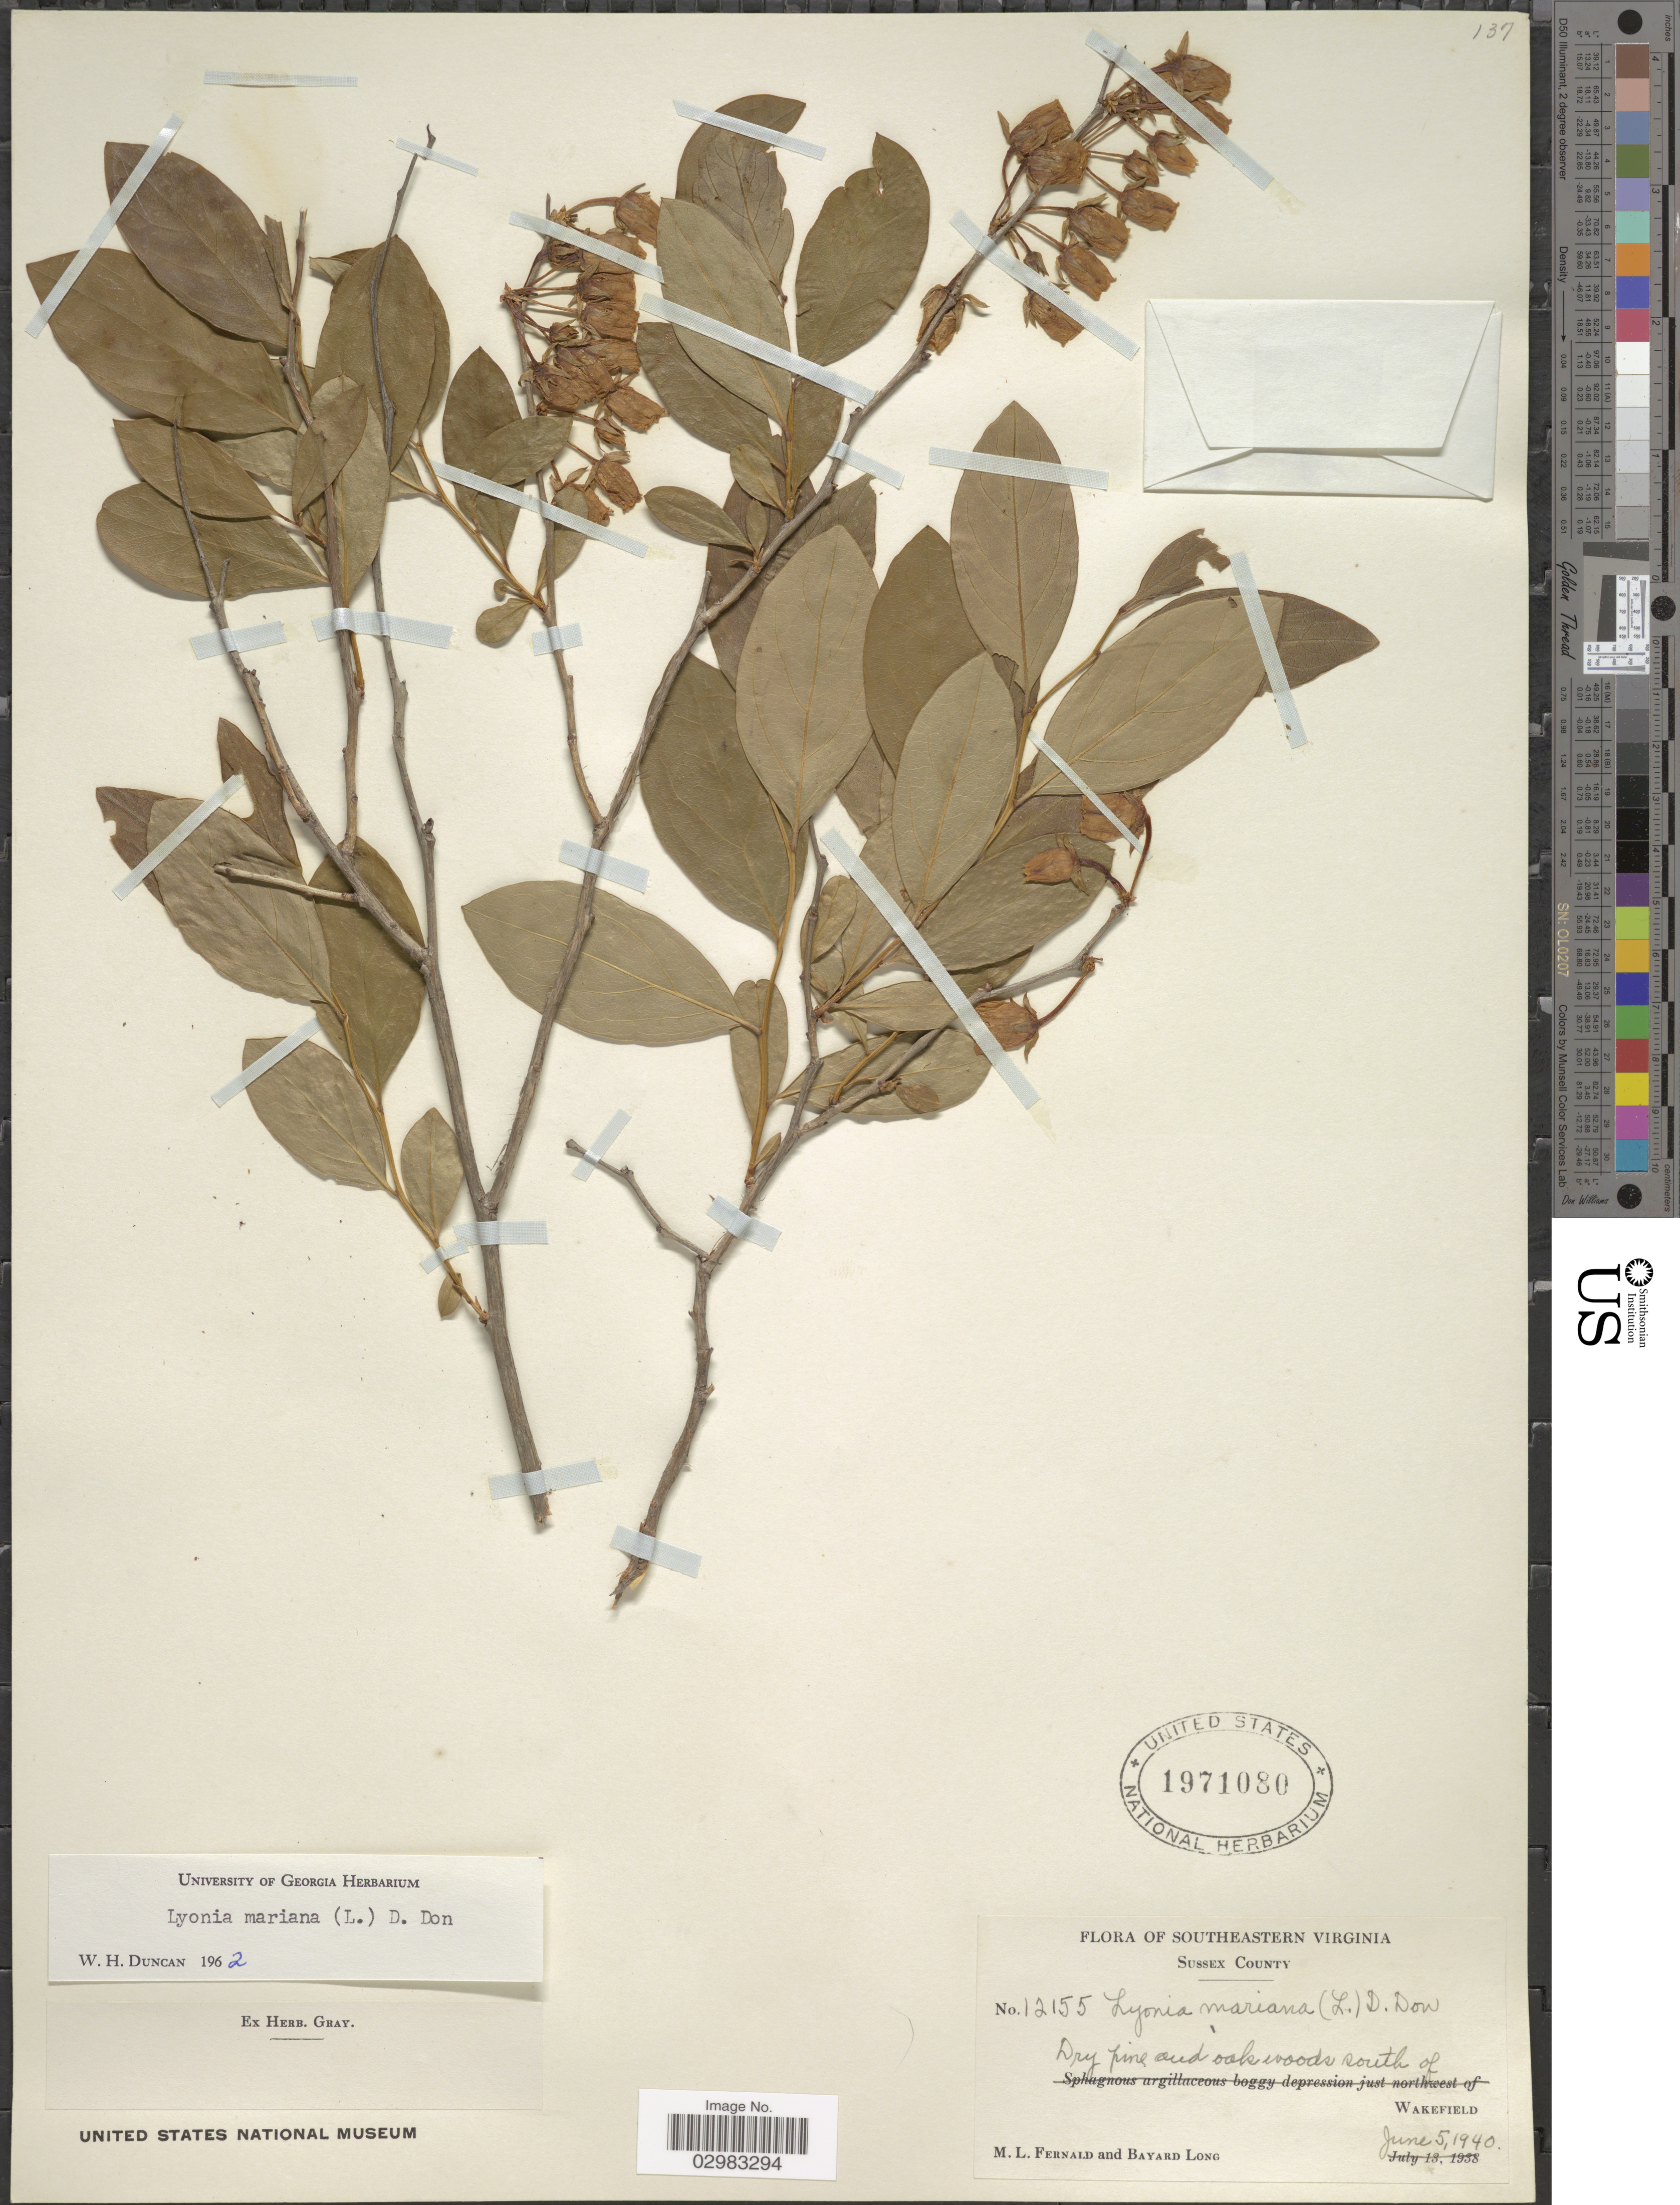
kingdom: Plantae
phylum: Tracheophyta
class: Magnoliopsida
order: Ericales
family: Ericaceae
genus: Lyonia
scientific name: Lyonia mariana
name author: (L.) D. Don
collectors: M. L. Fernald & B. Long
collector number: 12155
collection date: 1940-06-05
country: United States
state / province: Virginia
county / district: Sussex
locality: Southeastern Virginia. Sussex County. Oak woods south of Wakefield.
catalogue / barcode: US 1971080